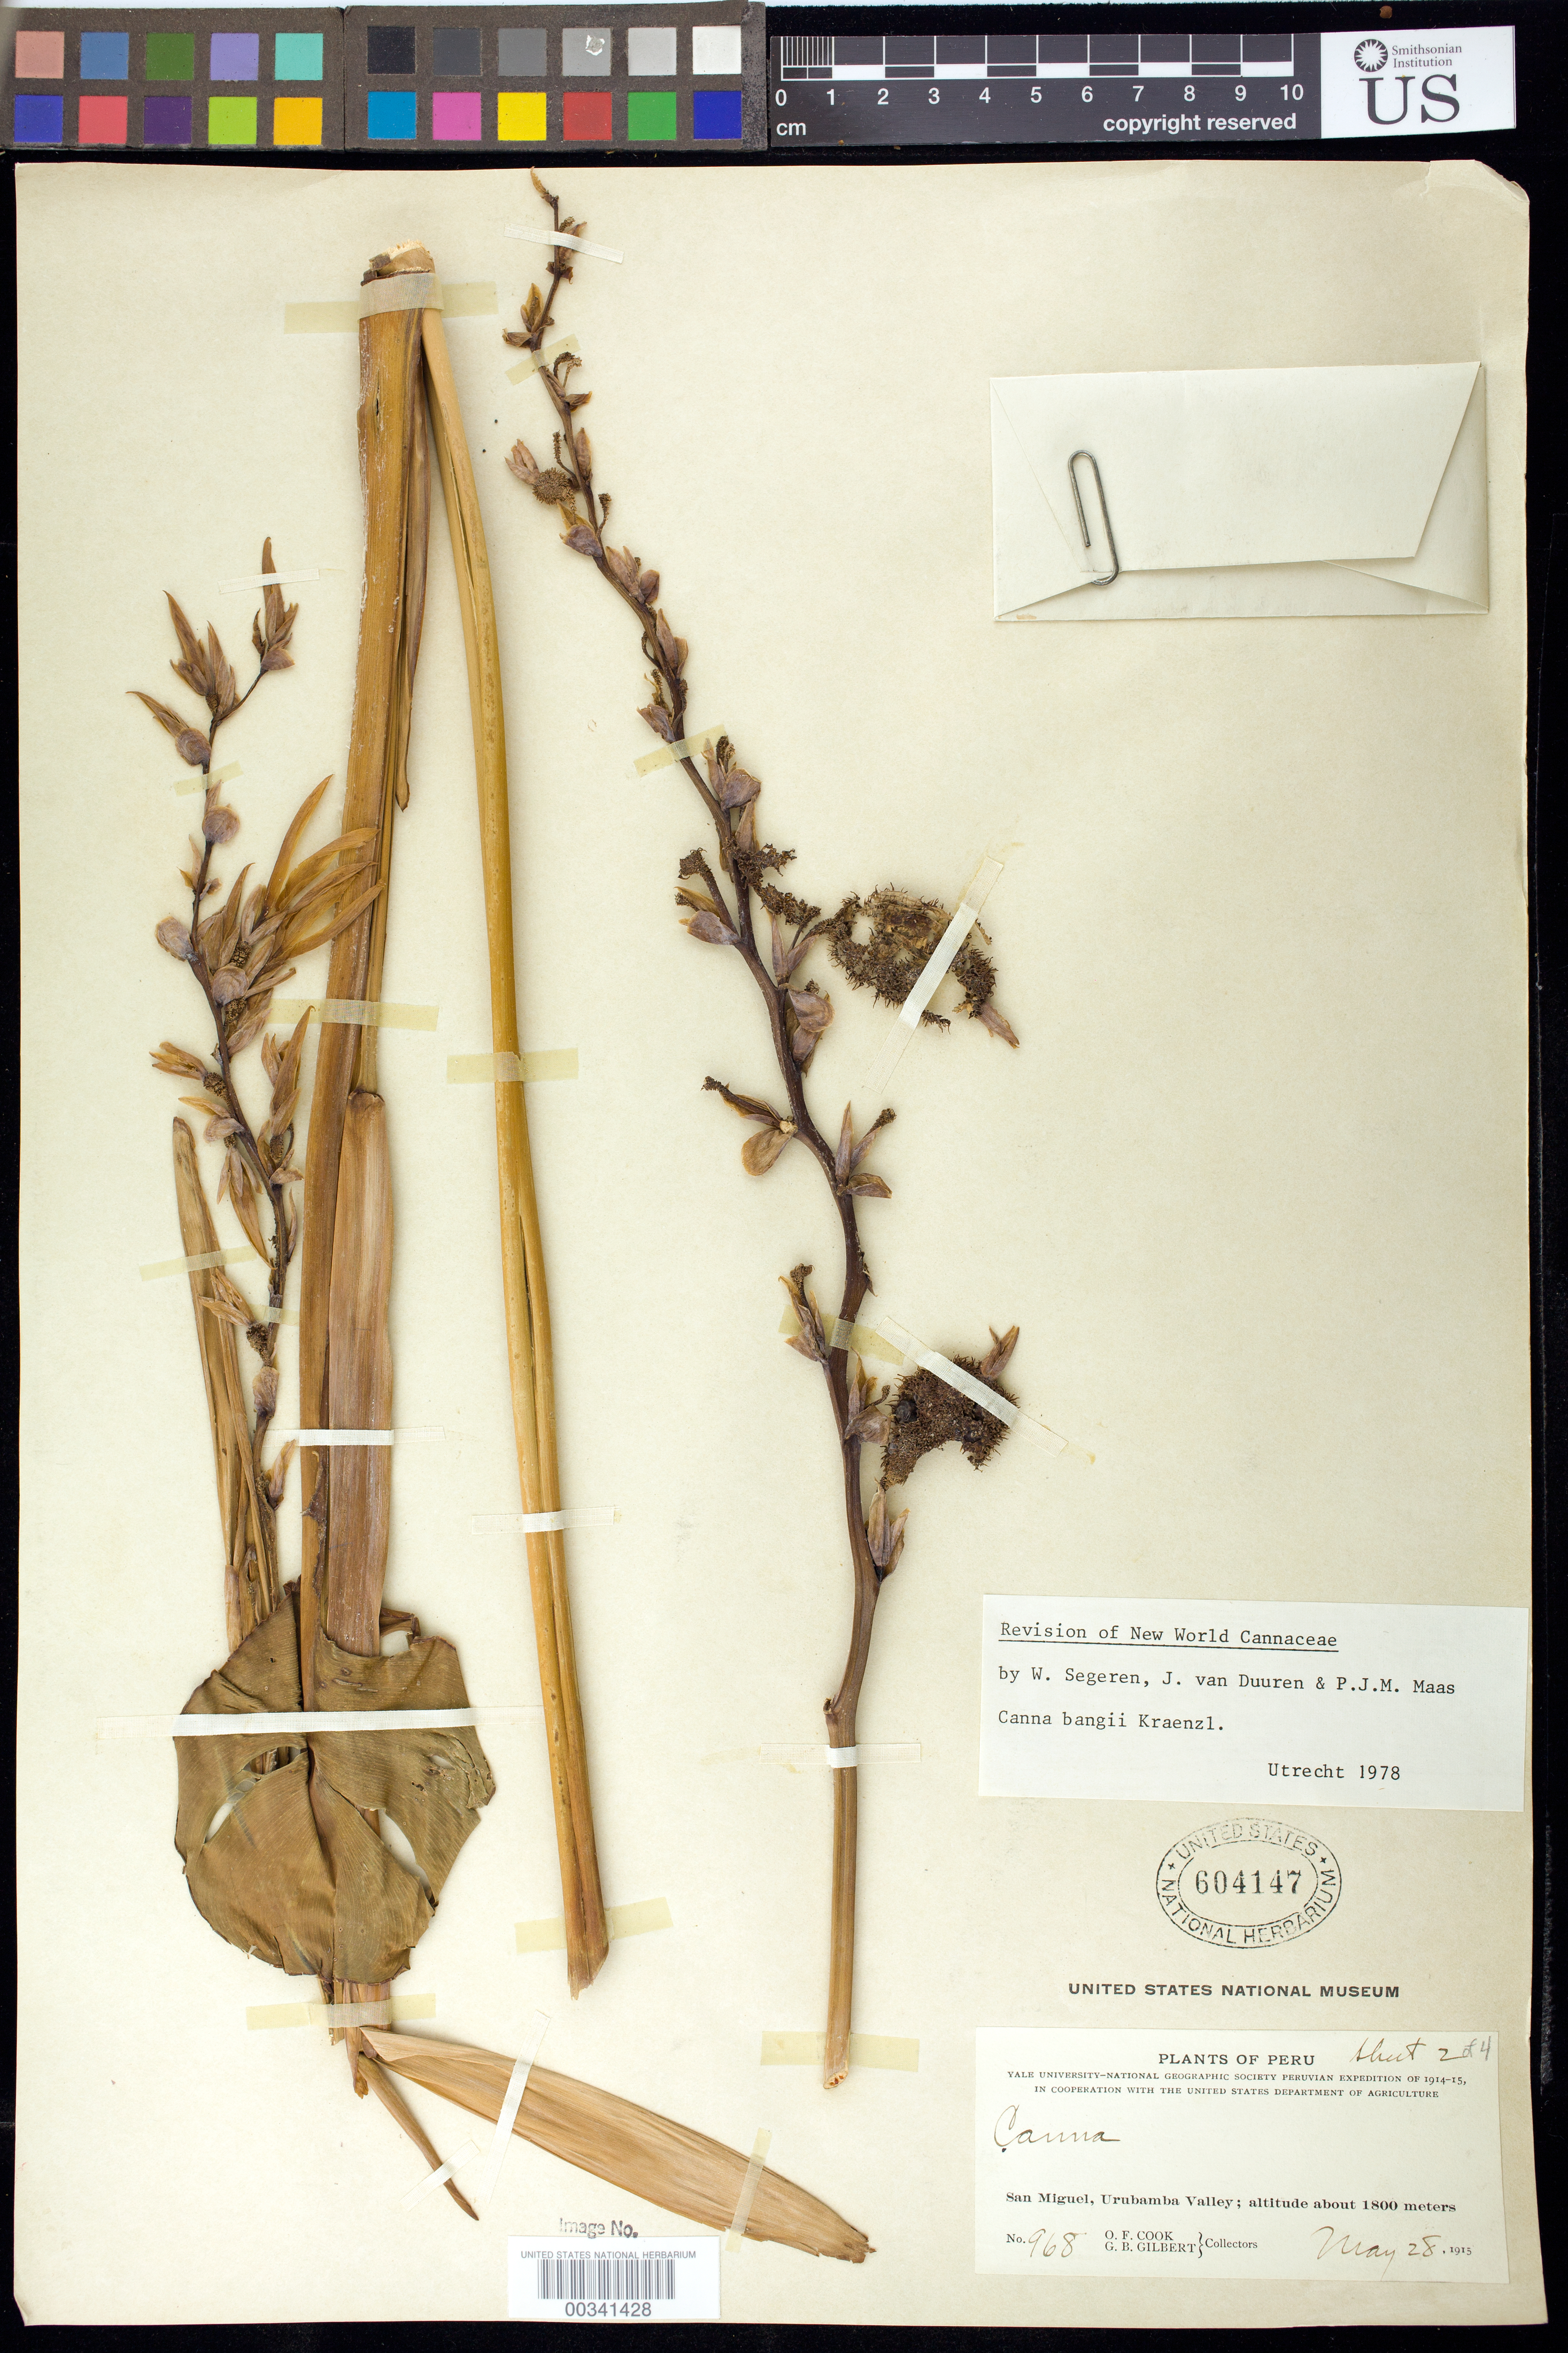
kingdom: Plantae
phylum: Tracheophyta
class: Liliopsida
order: Zingiberales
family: Cannaceae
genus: Canna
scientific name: Canna bangii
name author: Kraenzl. in Engl.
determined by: Segeren, W.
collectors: O. F. Cook & G. B. Gilbert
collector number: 968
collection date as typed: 28 May 1915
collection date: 1915-05-28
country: Peru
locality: San Miguel, Urubamba Valley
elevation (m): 1800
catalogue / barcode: US 604147